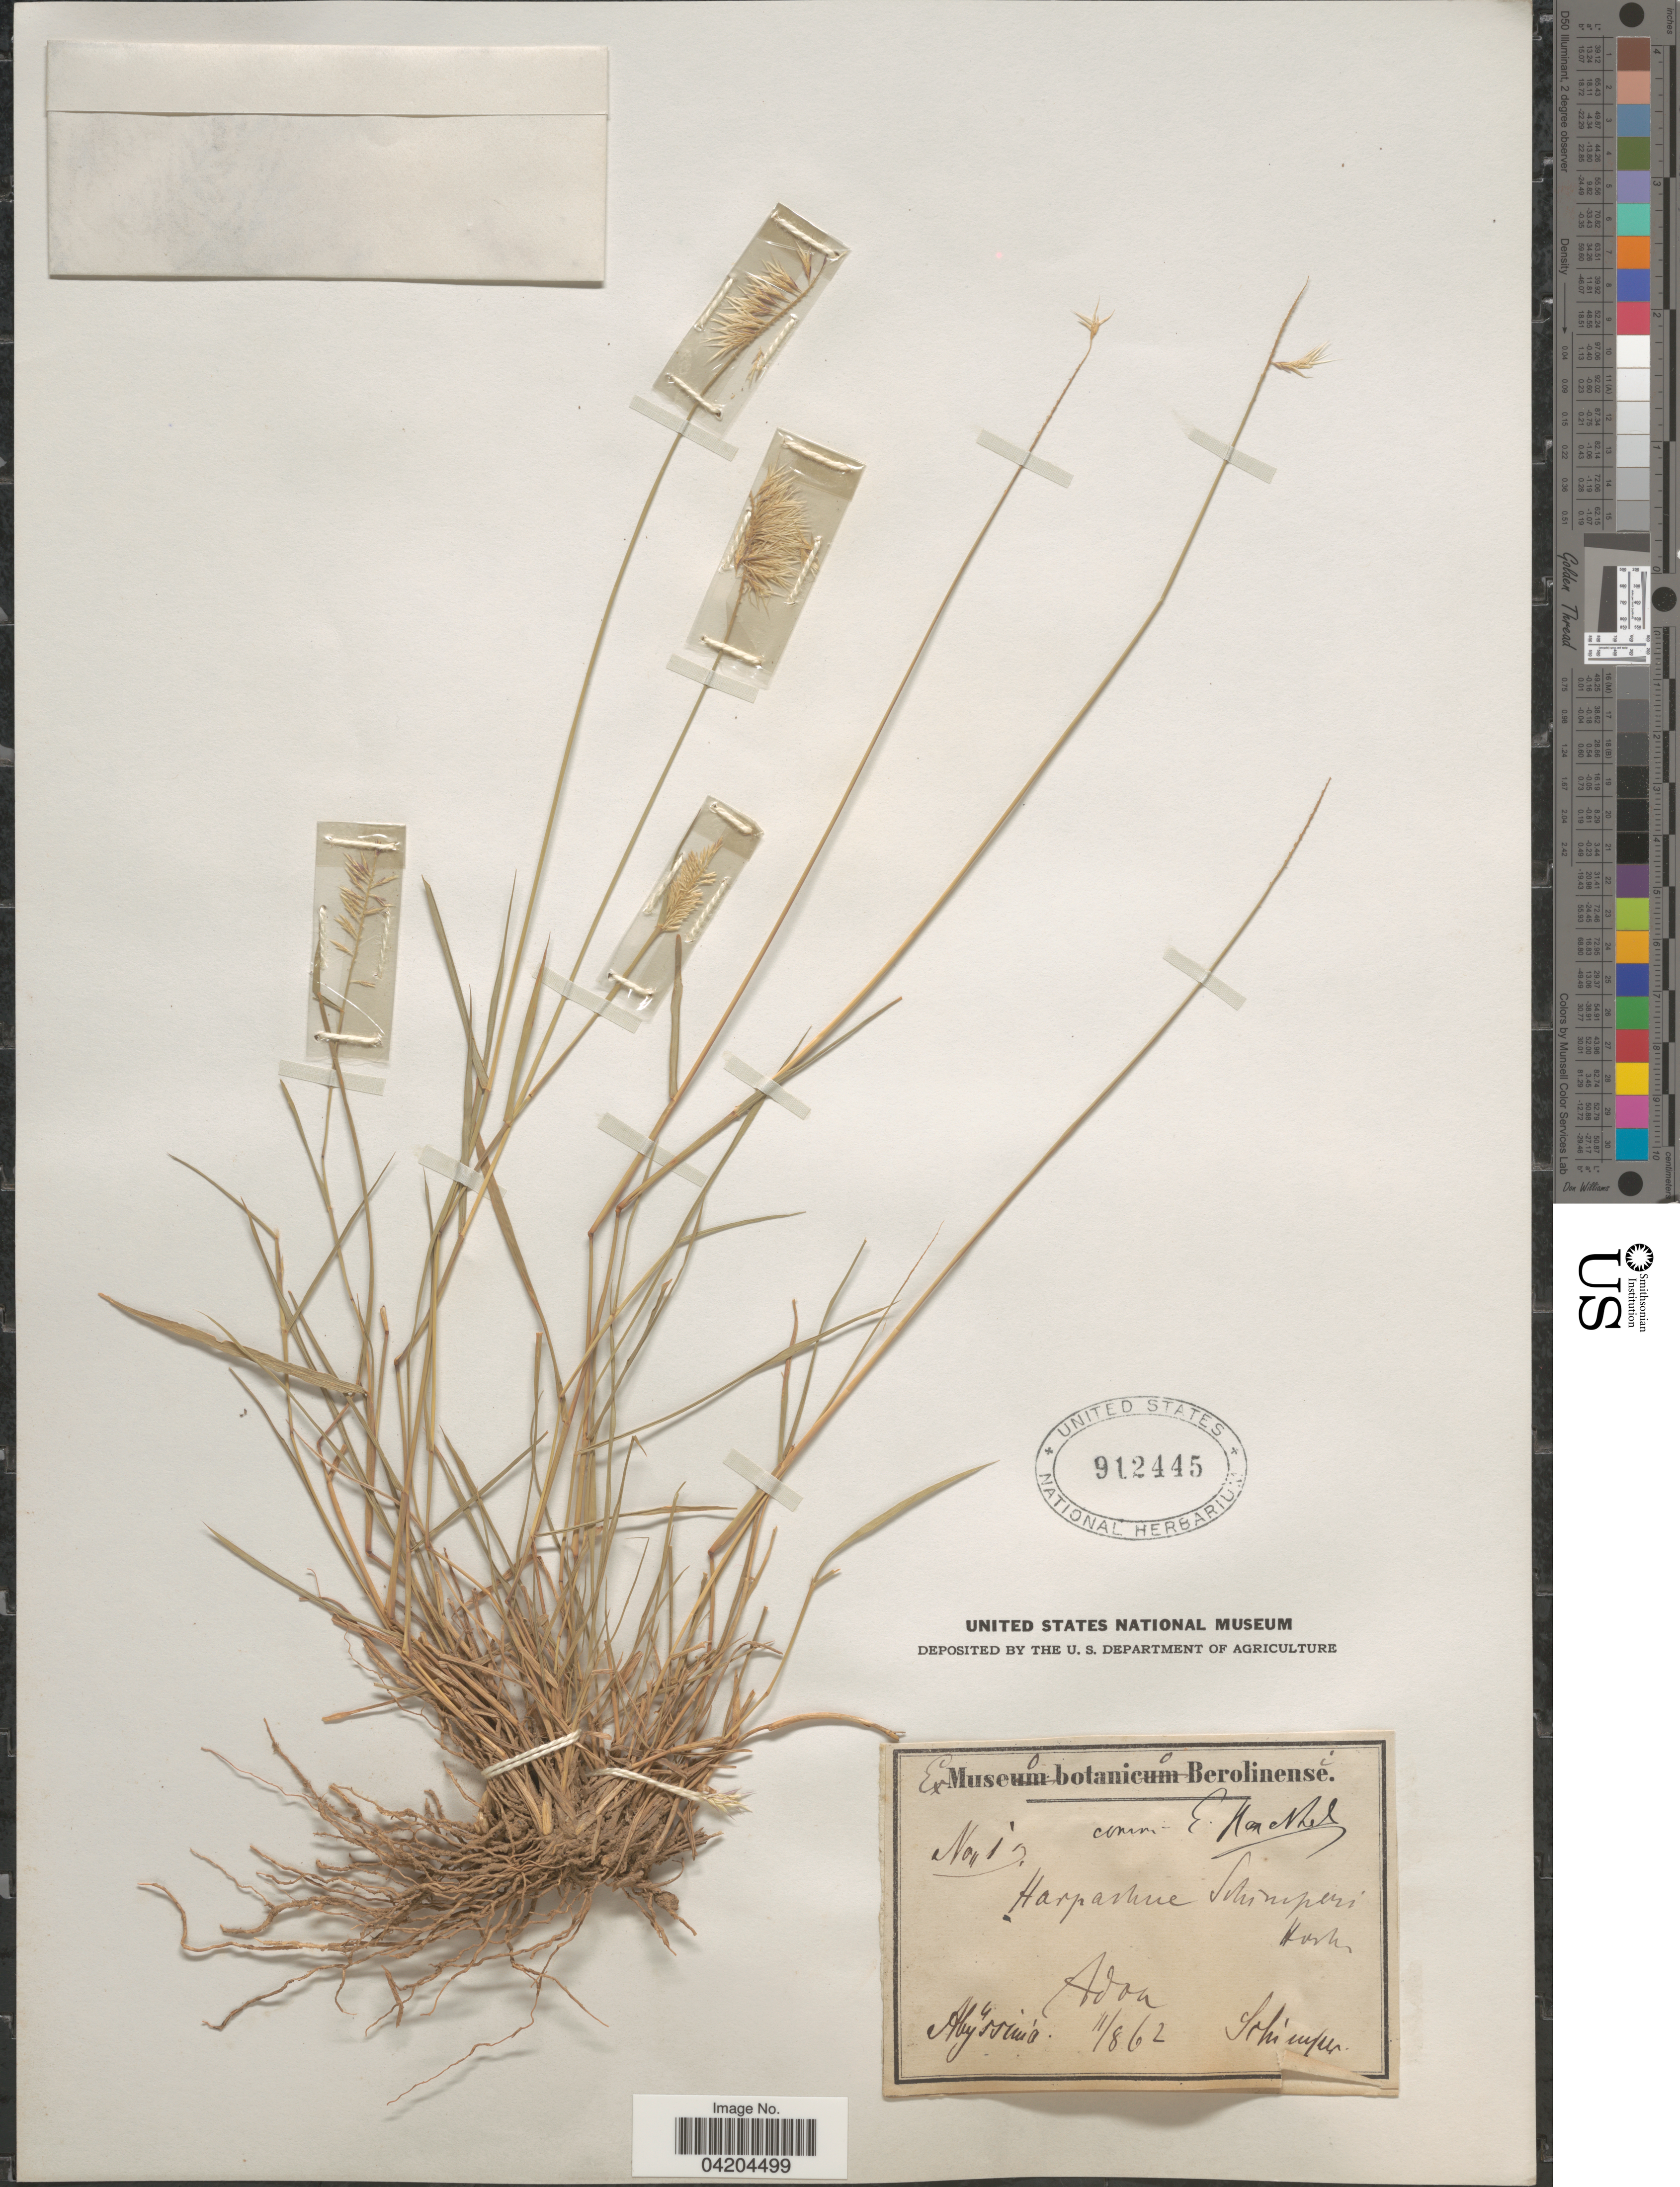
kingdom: Plantae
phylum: Tracheophyta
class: Liliopsida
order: Poales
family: Poaceae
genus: Eragrostis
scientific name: Eragrostis schimperi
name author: (A. Rich.) Benth.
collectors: -. Schimper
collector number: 1*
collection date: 1862-11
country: Ethiopia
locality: Adoa. Abyssinia.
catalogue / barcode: US 912445